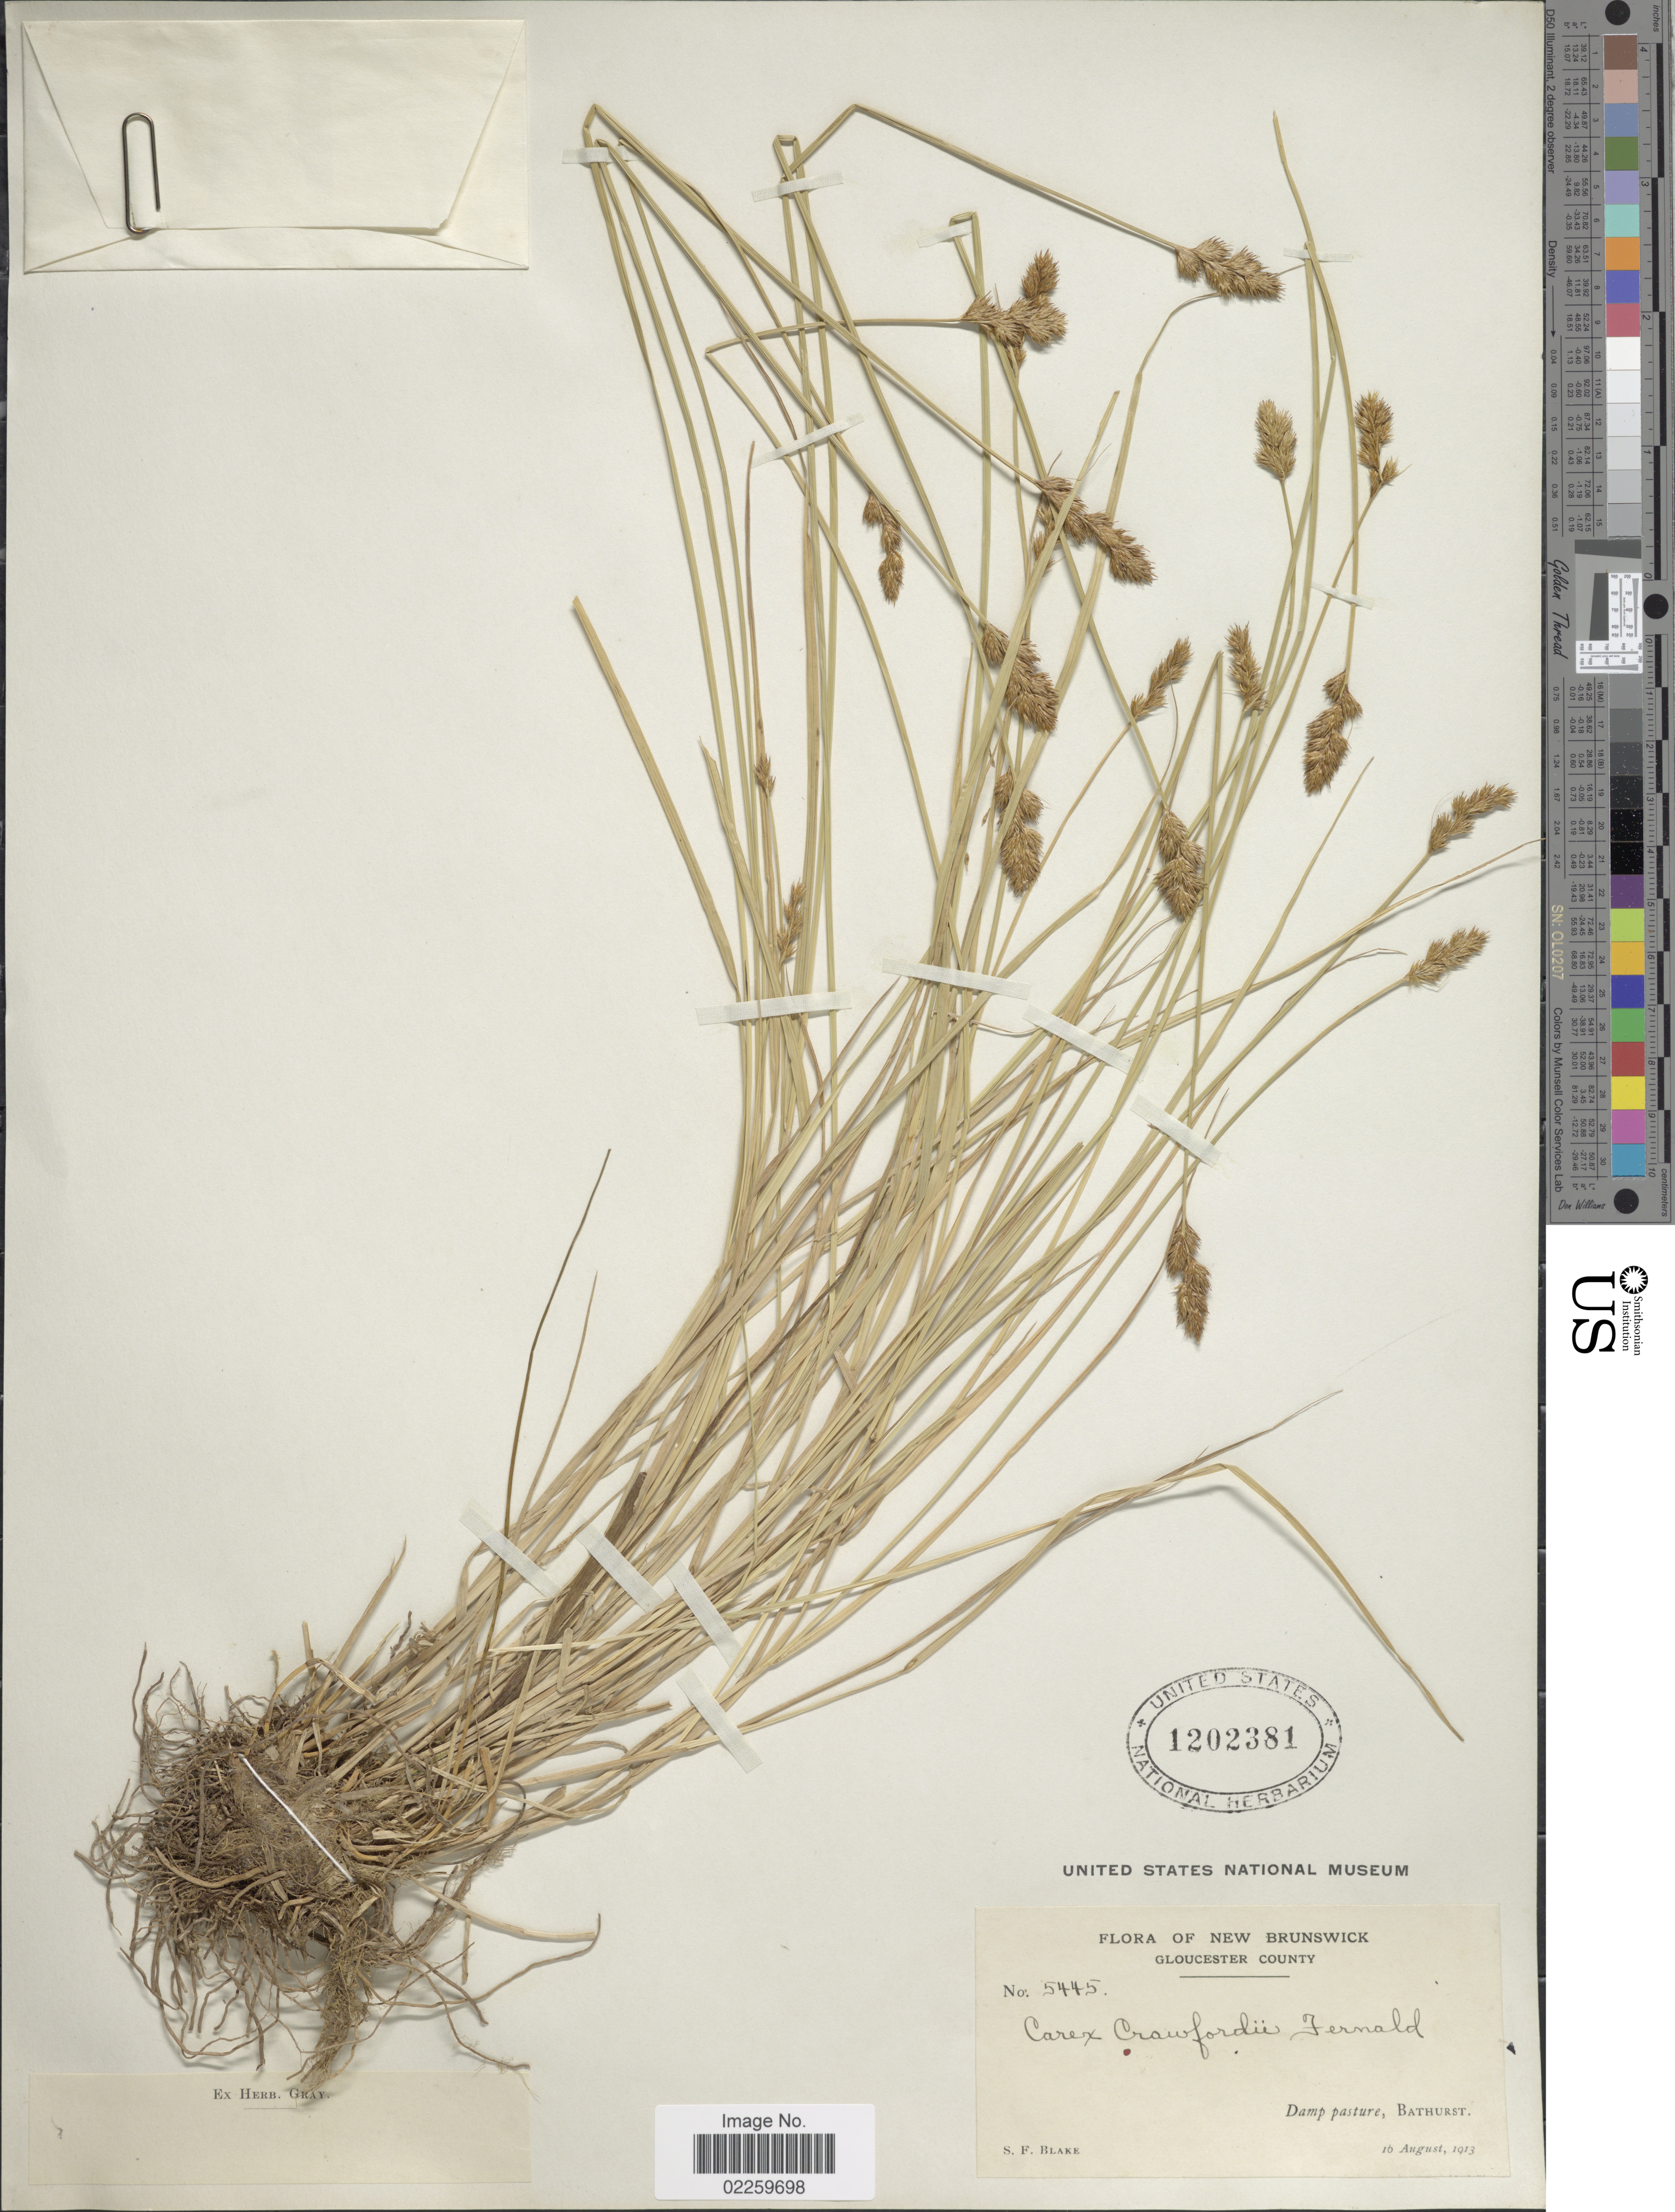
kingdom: Plantae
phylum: Tracheophyta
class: Liliopsida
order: Poales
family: Cyperaceae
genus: Carex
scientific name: Carex crawfordii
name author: Fernald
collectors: S. Blake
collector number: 5445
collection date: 1913-08-16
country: Canada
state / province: New Brunswick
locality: Gloucester County, Damp pasture, Bathurst.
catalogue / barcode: US 1202381